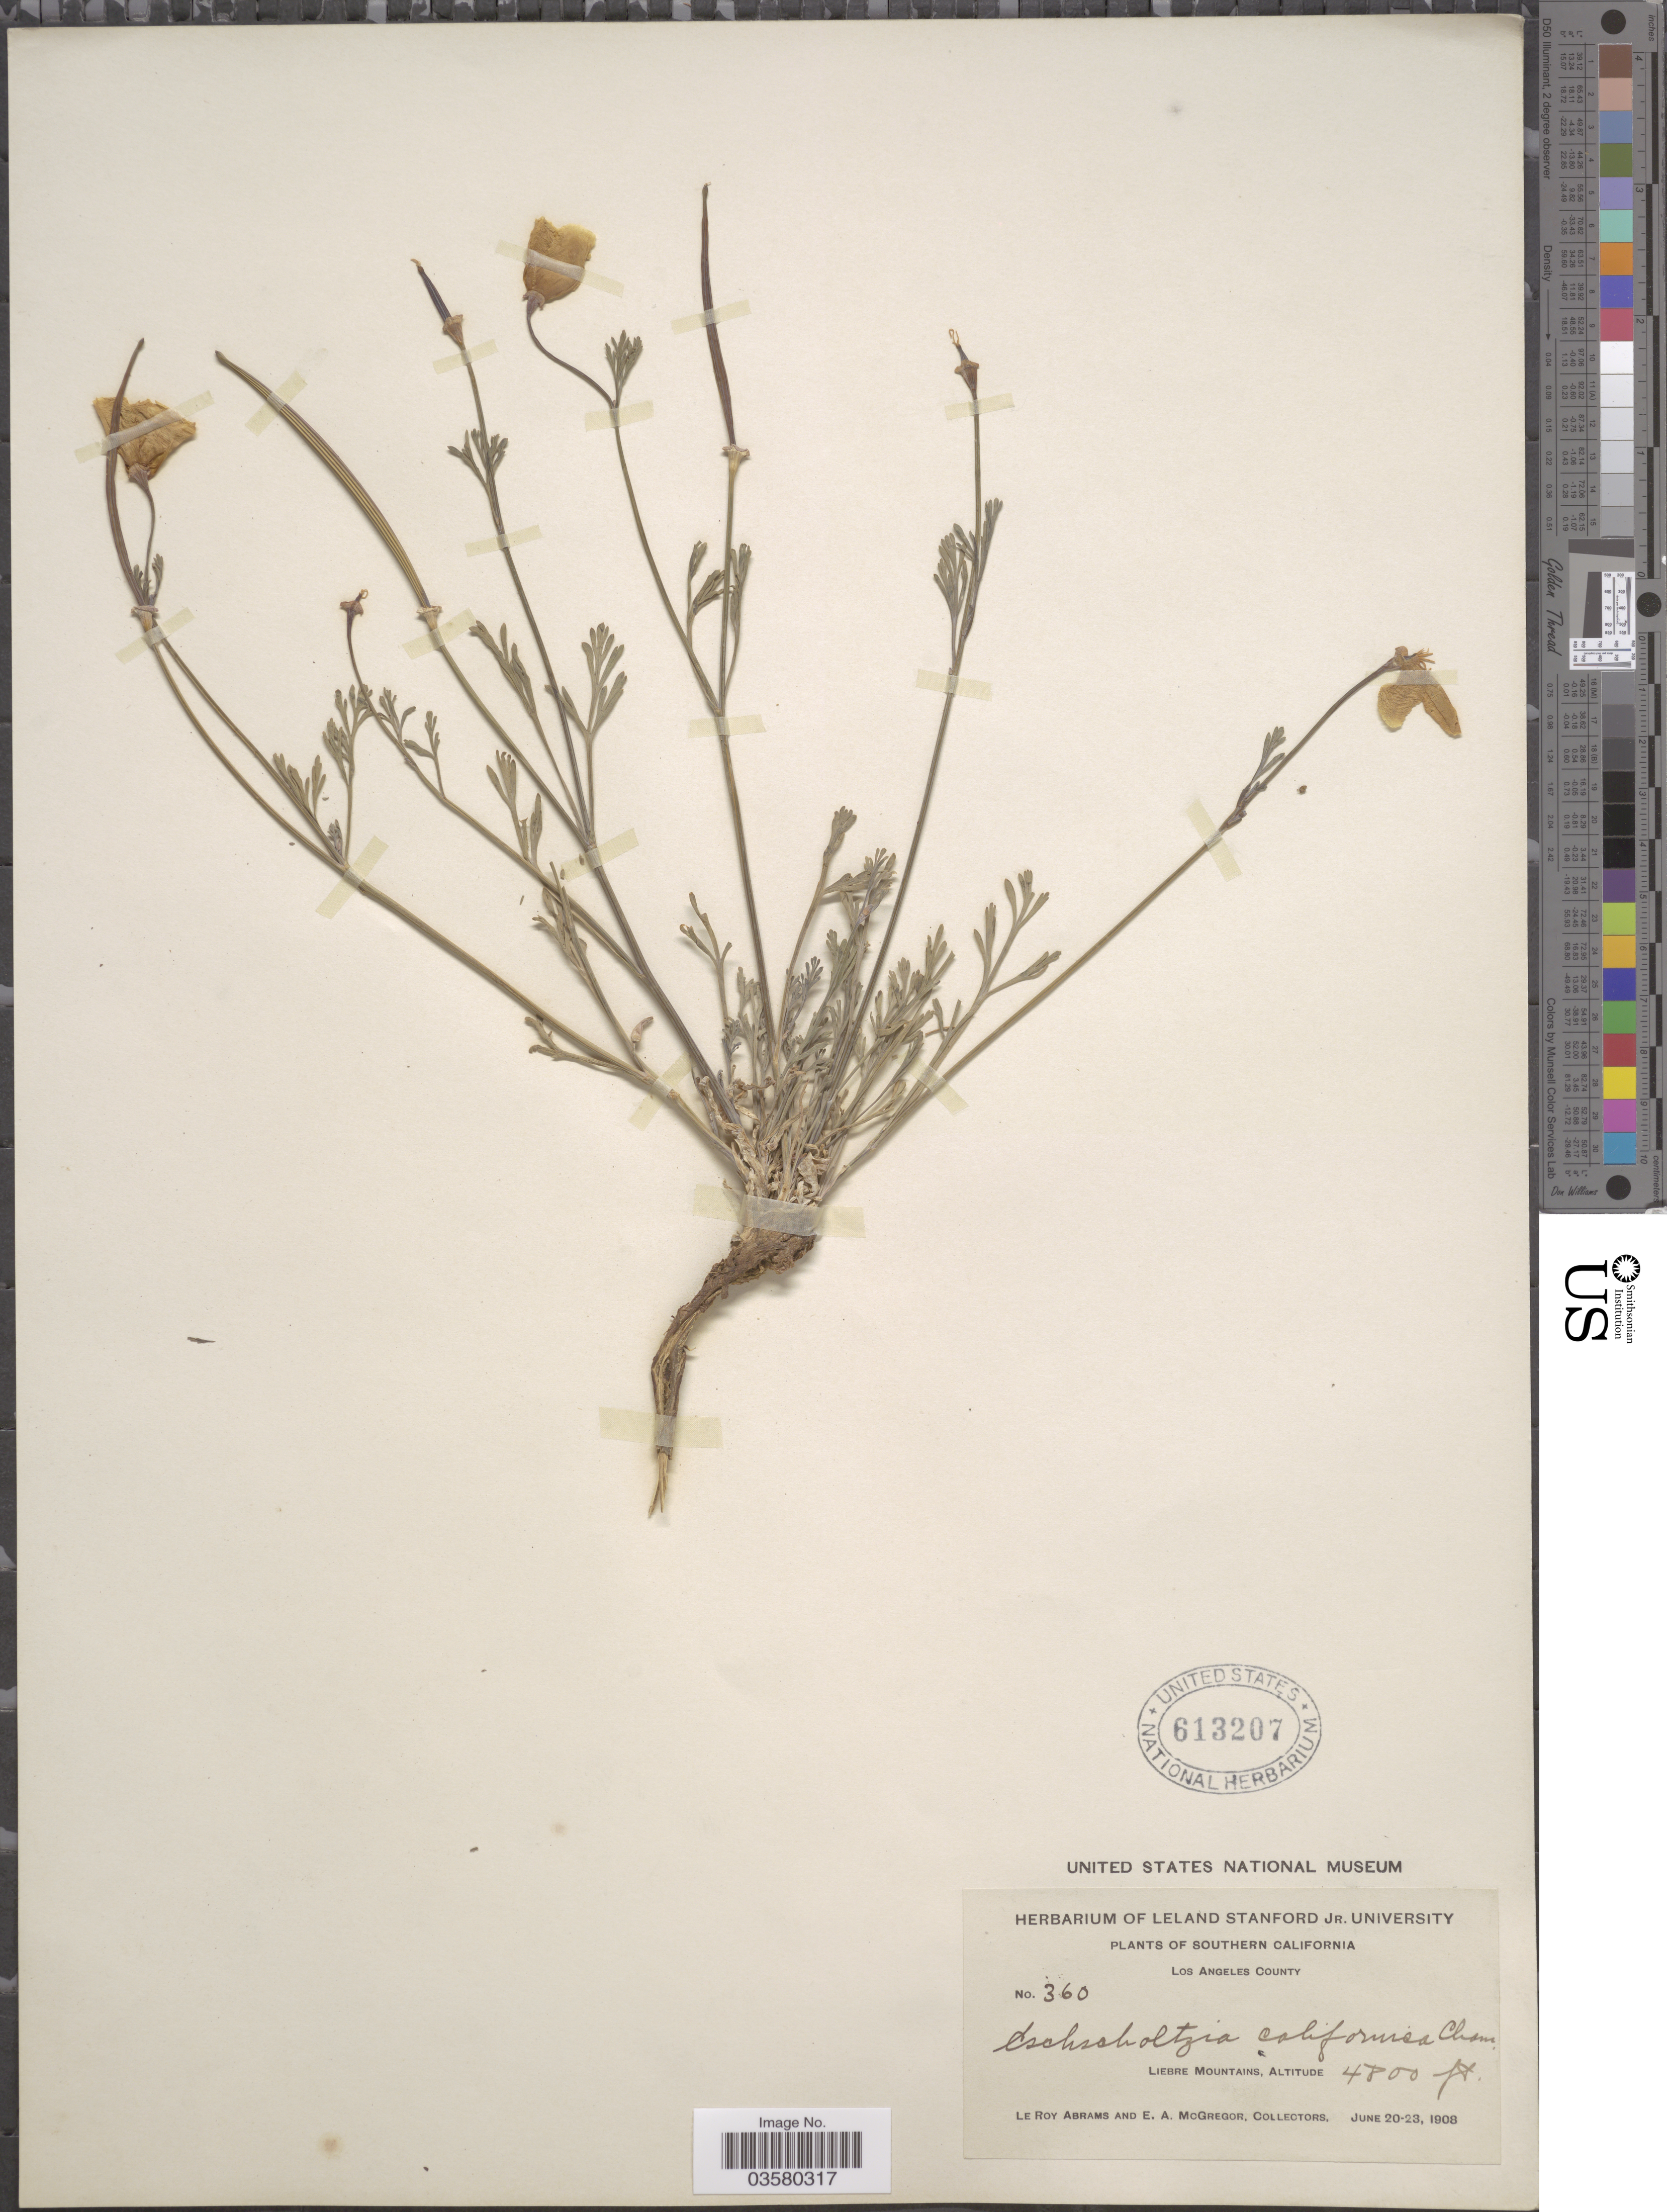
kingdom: Plantae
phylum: Tracheophyta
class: Magnoliopsida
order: Ranunculales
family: Papaveraceae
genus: Eschscholzia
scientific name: Eschscholzia californica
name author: Cham.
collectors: L. Abrams & E. A. McGregor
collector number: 360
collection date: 1908-06-20/1908-06-23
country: United States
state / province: California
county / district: Los Angeles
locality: Southern California. Los Angeles County. Liebre Mountains.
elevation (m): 1463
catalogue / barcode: US 613207